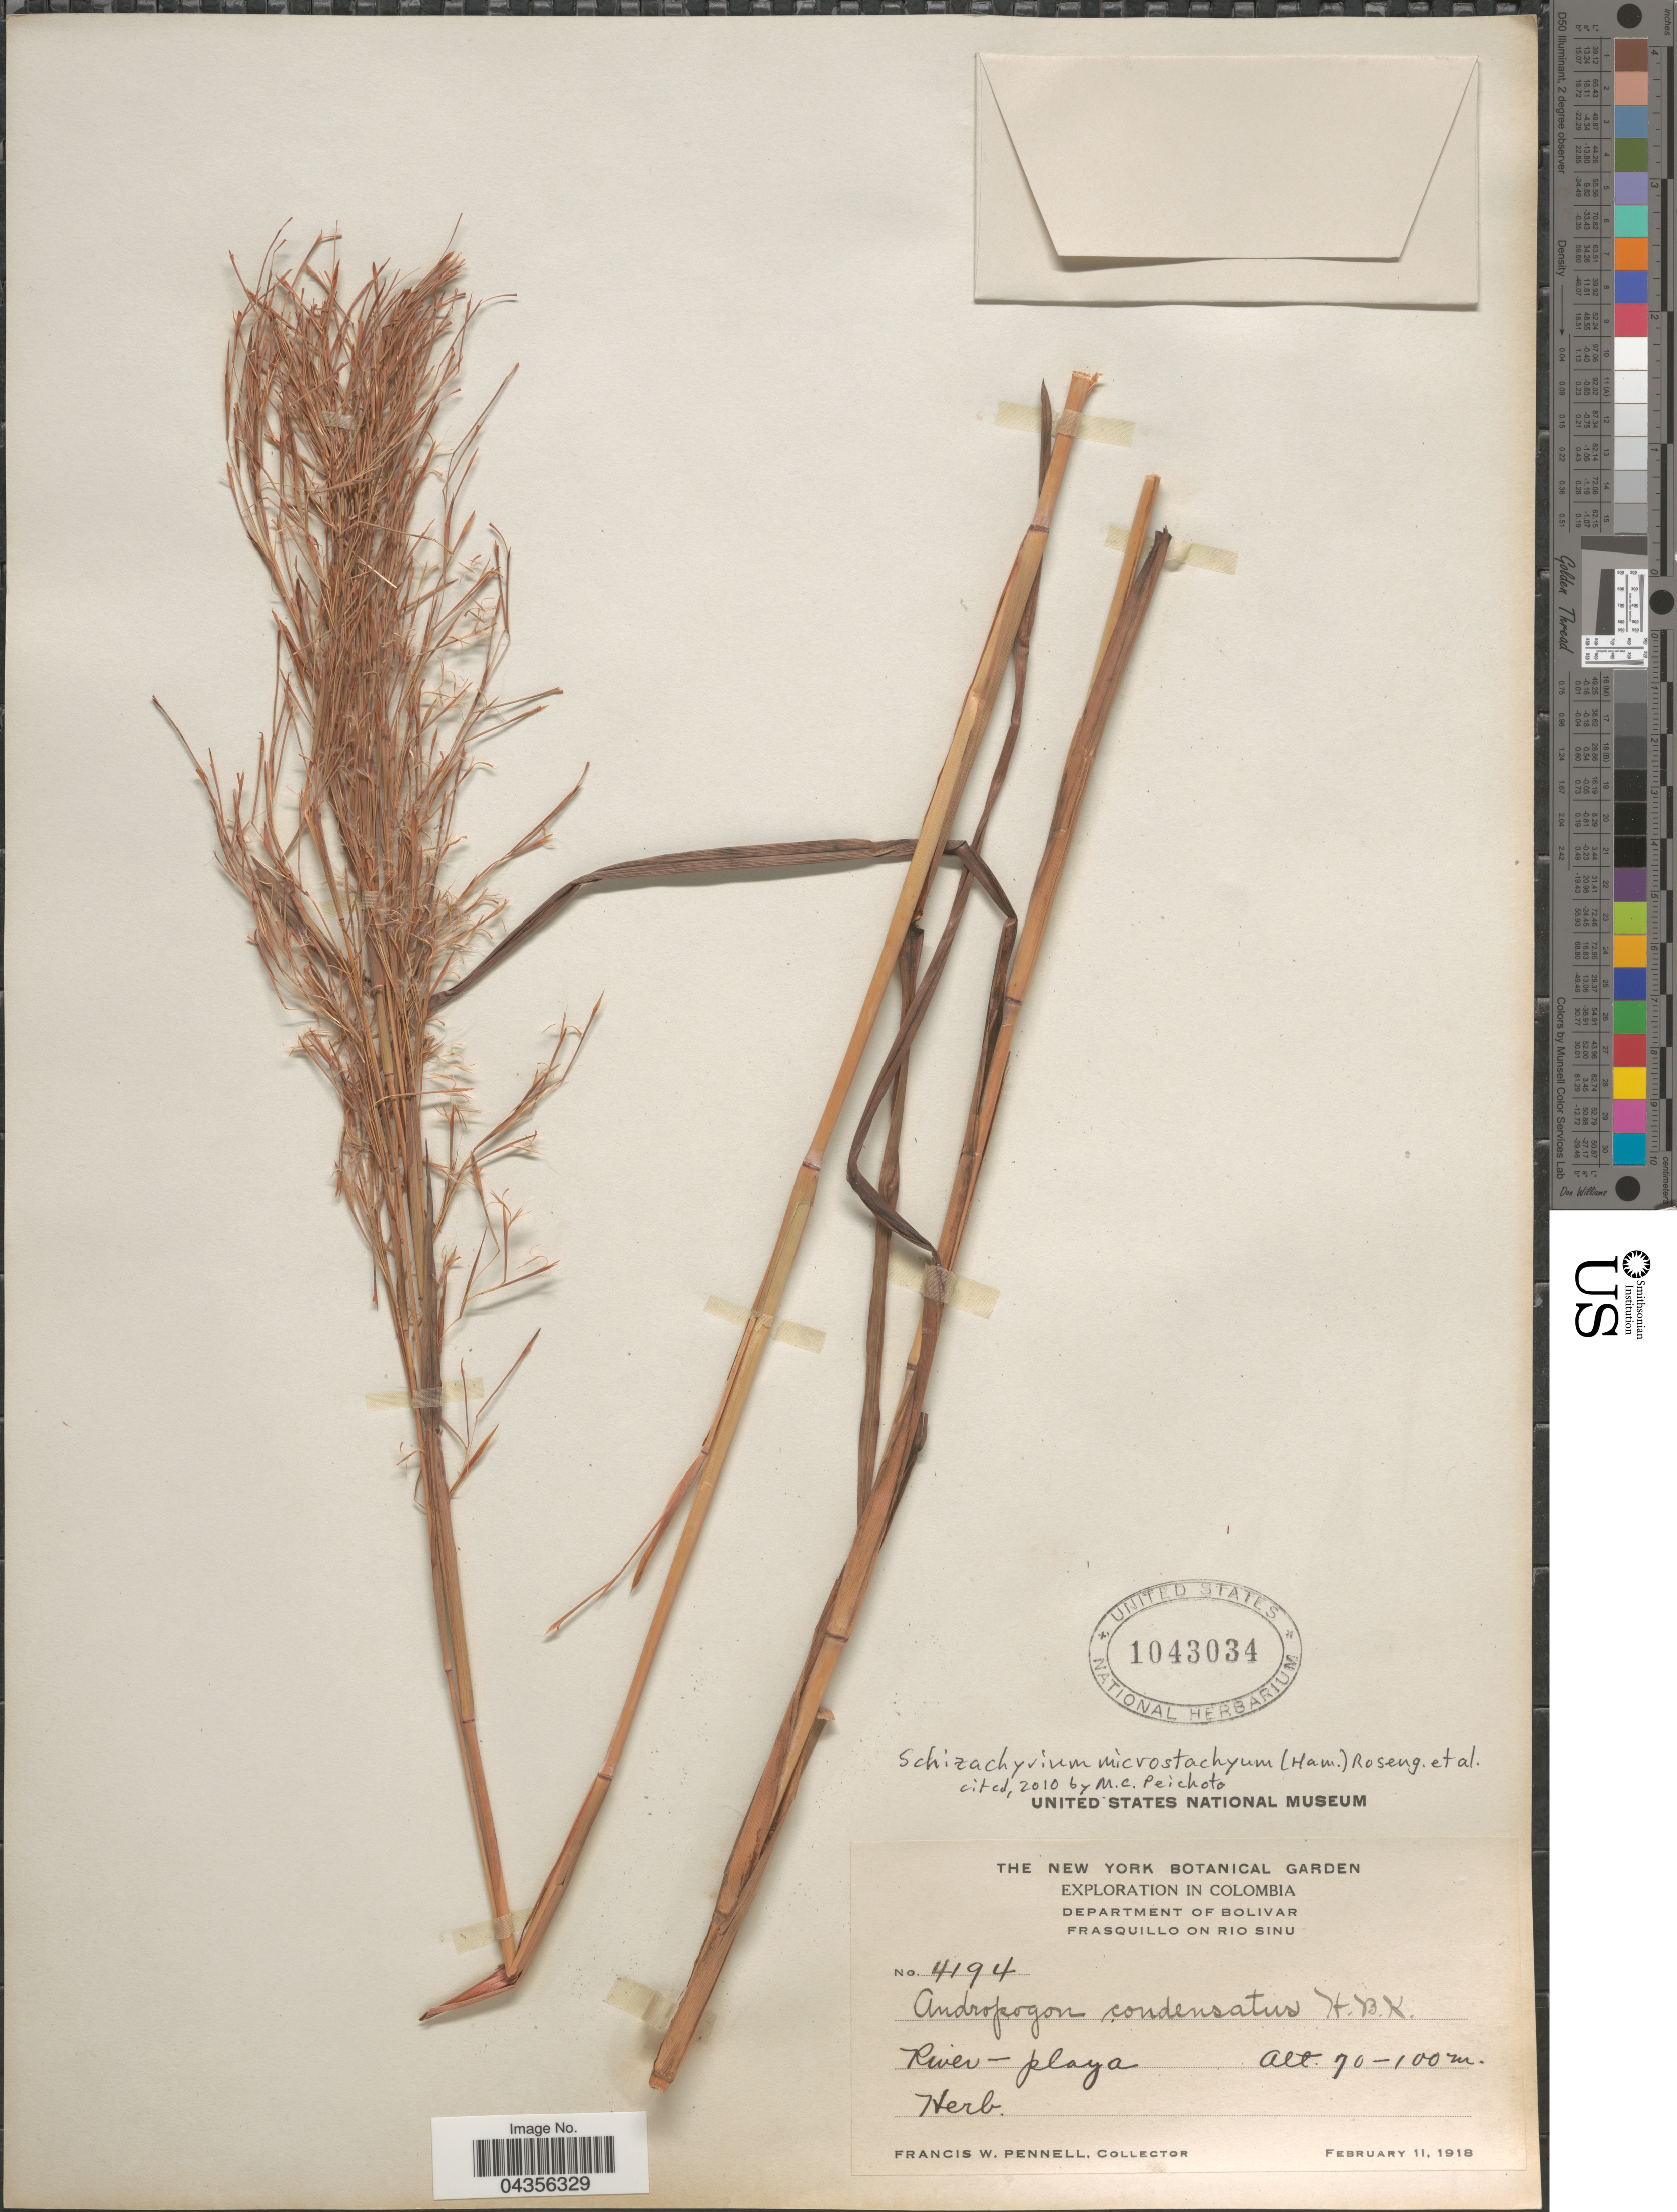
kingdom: Plantae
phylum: Tracheophyta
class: Liliopsida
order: Poales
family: Poaceae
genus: Schizachyrium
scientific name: Schizachyrium microstachyum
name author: (Desv. ex Ham.) Roseng. et al.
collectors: F. W. Pennell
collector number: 4194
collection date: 1918-02-11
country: Colombia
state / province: Bolívar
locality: Exploration In Colombia. Department Of Bolivar. Frasquillo On Rio Sinu.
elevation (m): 70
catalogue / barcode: US 1043034